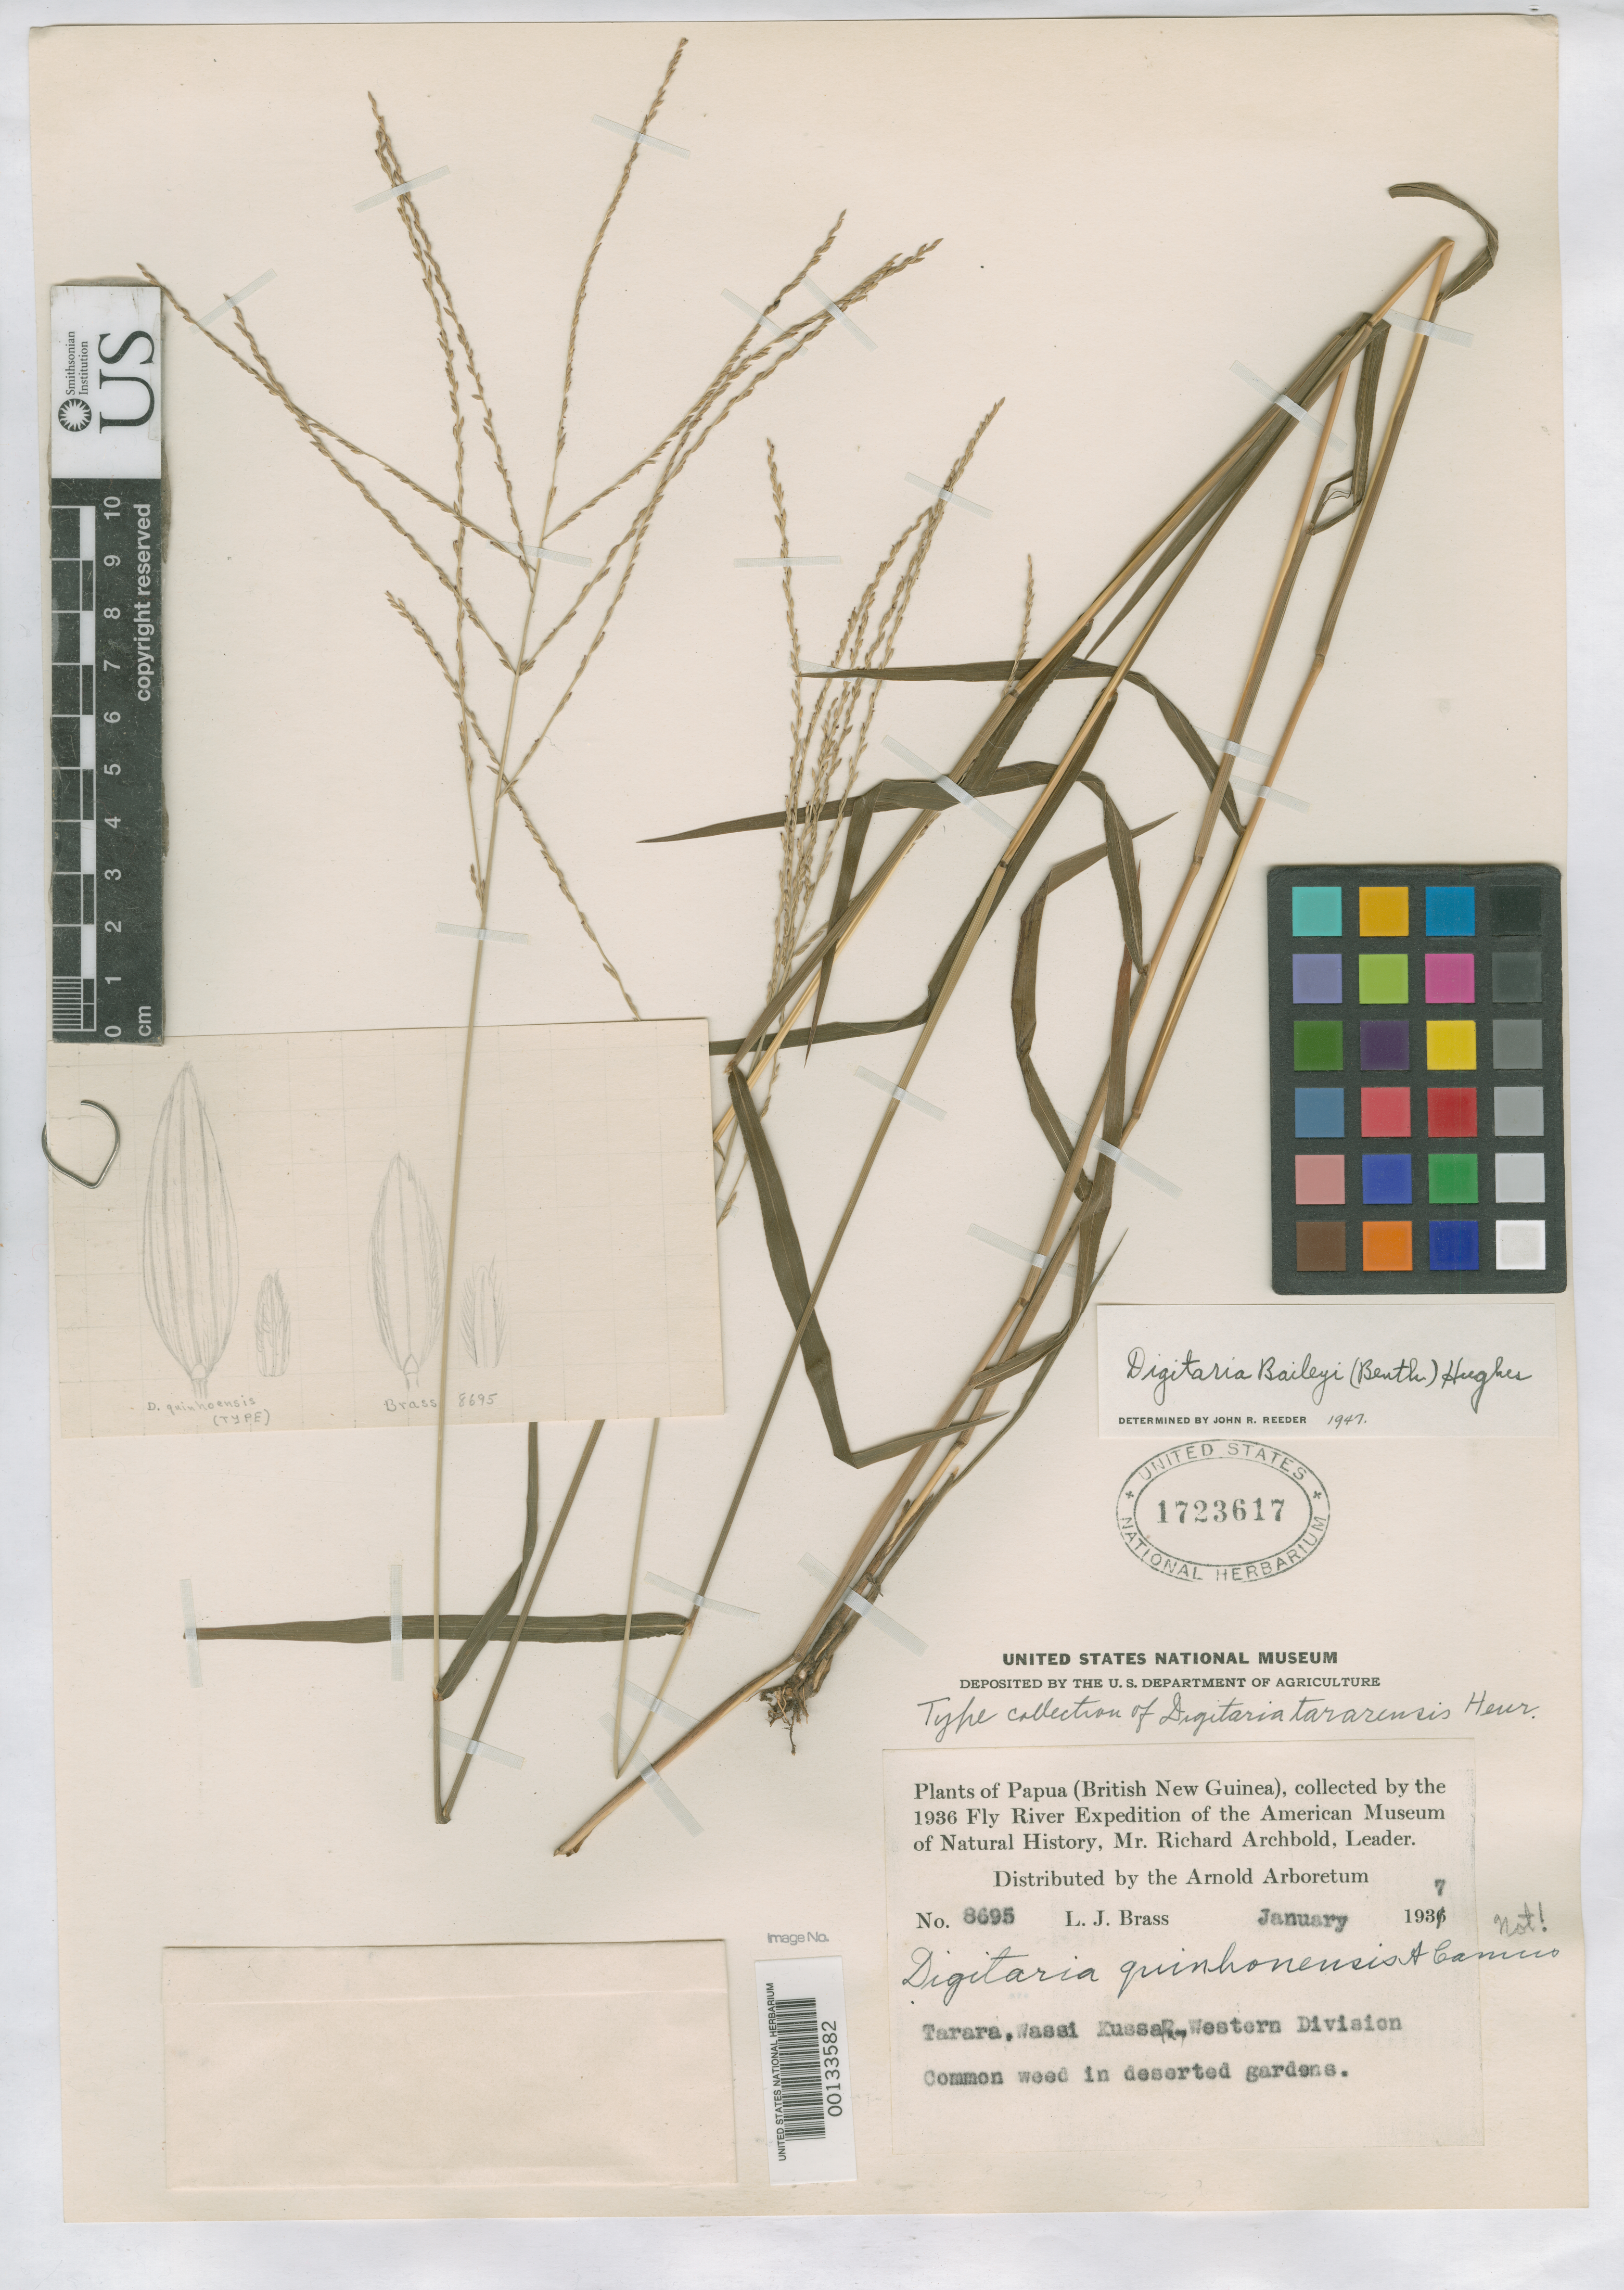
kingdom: Plantae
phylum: Tracheophyta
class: Liliopsida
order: Poales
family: Poaceae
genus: Digitaria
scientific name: Digitaria tararensis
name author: Henr.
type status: Isotype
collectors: L. J. Brass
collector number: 8695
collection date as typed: Jan 1937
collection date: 1937-01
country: Papua New Guinea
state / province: Western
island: New Guinea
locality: Tarara, Wassi Kussar.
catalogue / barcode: US 1723617